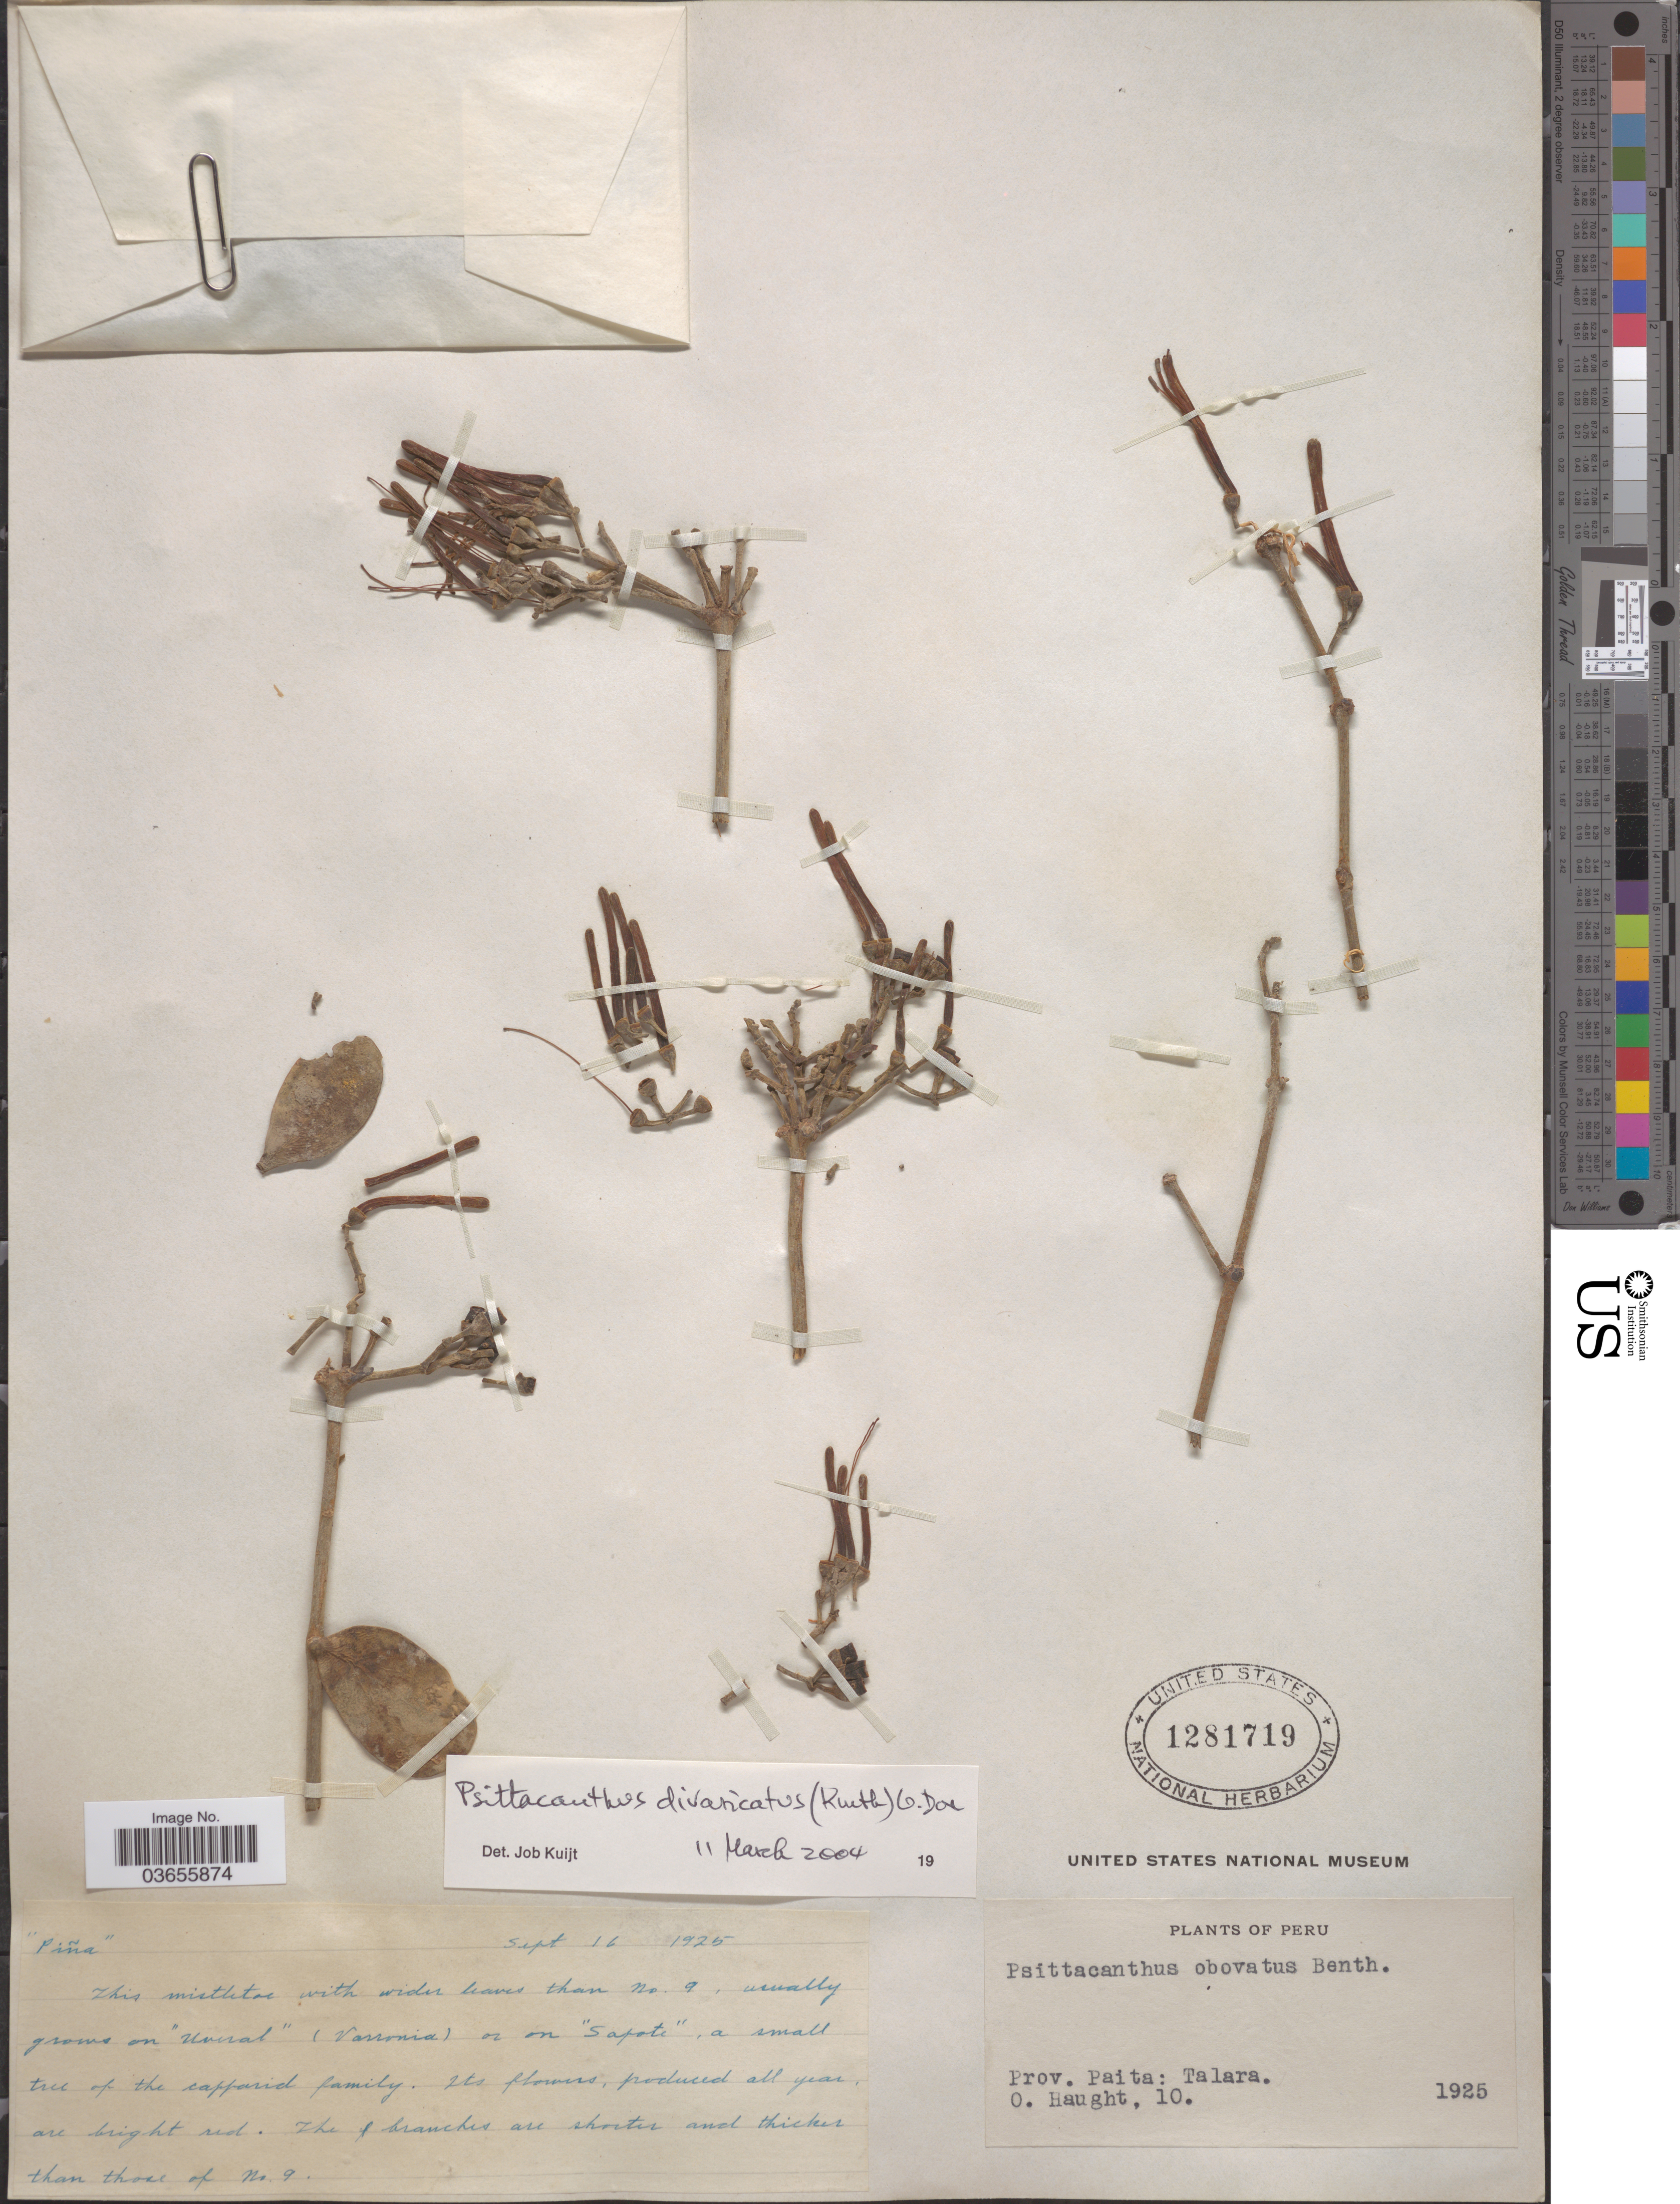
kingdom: Plantae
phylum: Tracheophyta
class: Magnoliopsida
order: Santalales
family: Loranthaceae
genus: Psittacanthus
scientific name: Psittacanthus divaricatus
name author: (Kunth) G. Don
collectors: O. Haught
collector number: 10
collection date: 1925-09-16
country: Peru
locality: Prov. Paita: Talara.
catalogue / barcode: US 1281719